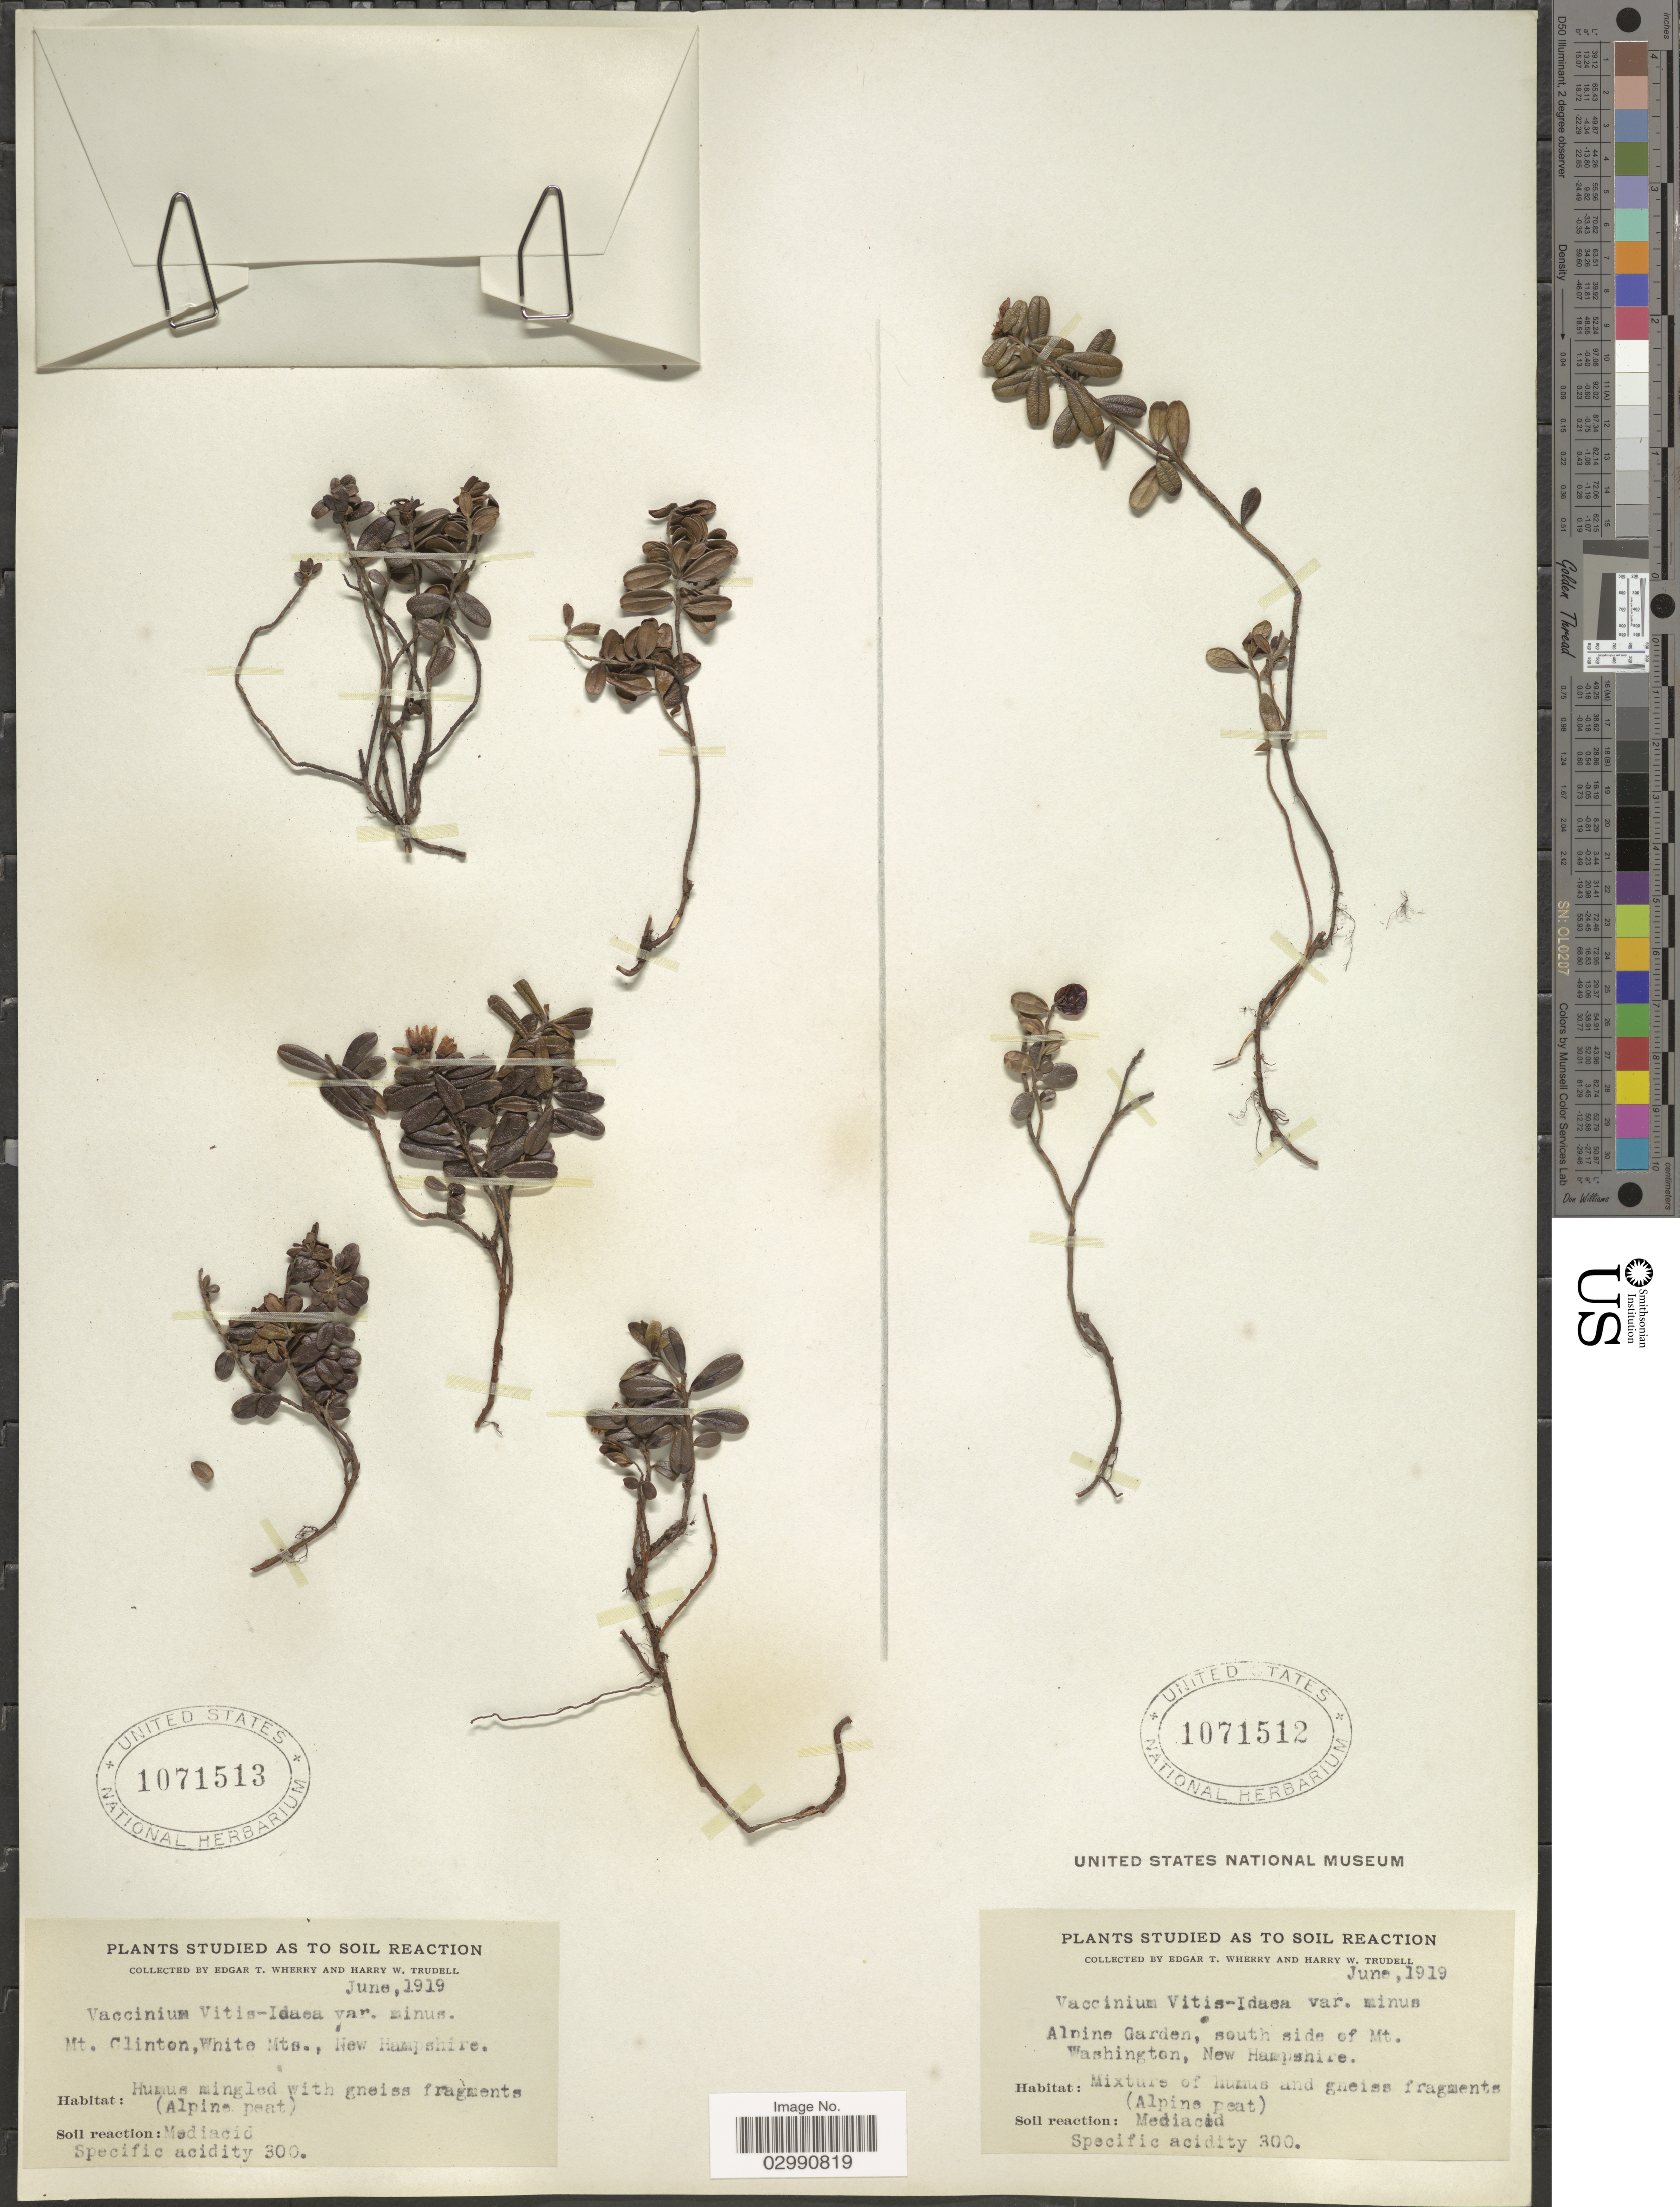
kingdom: Plantae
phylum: Tracheophyta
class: Magnoliopsida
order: Ericales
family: Ericaceae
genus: Vaccinium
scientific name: Vaccinium vitis-idaea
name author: L.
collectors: E. T. Wherry & H. Trudell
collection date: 1919-06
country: United States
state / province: New Hampshire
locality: Alpine Garden, south side of Mt. Washington.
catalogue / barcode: US 1071512